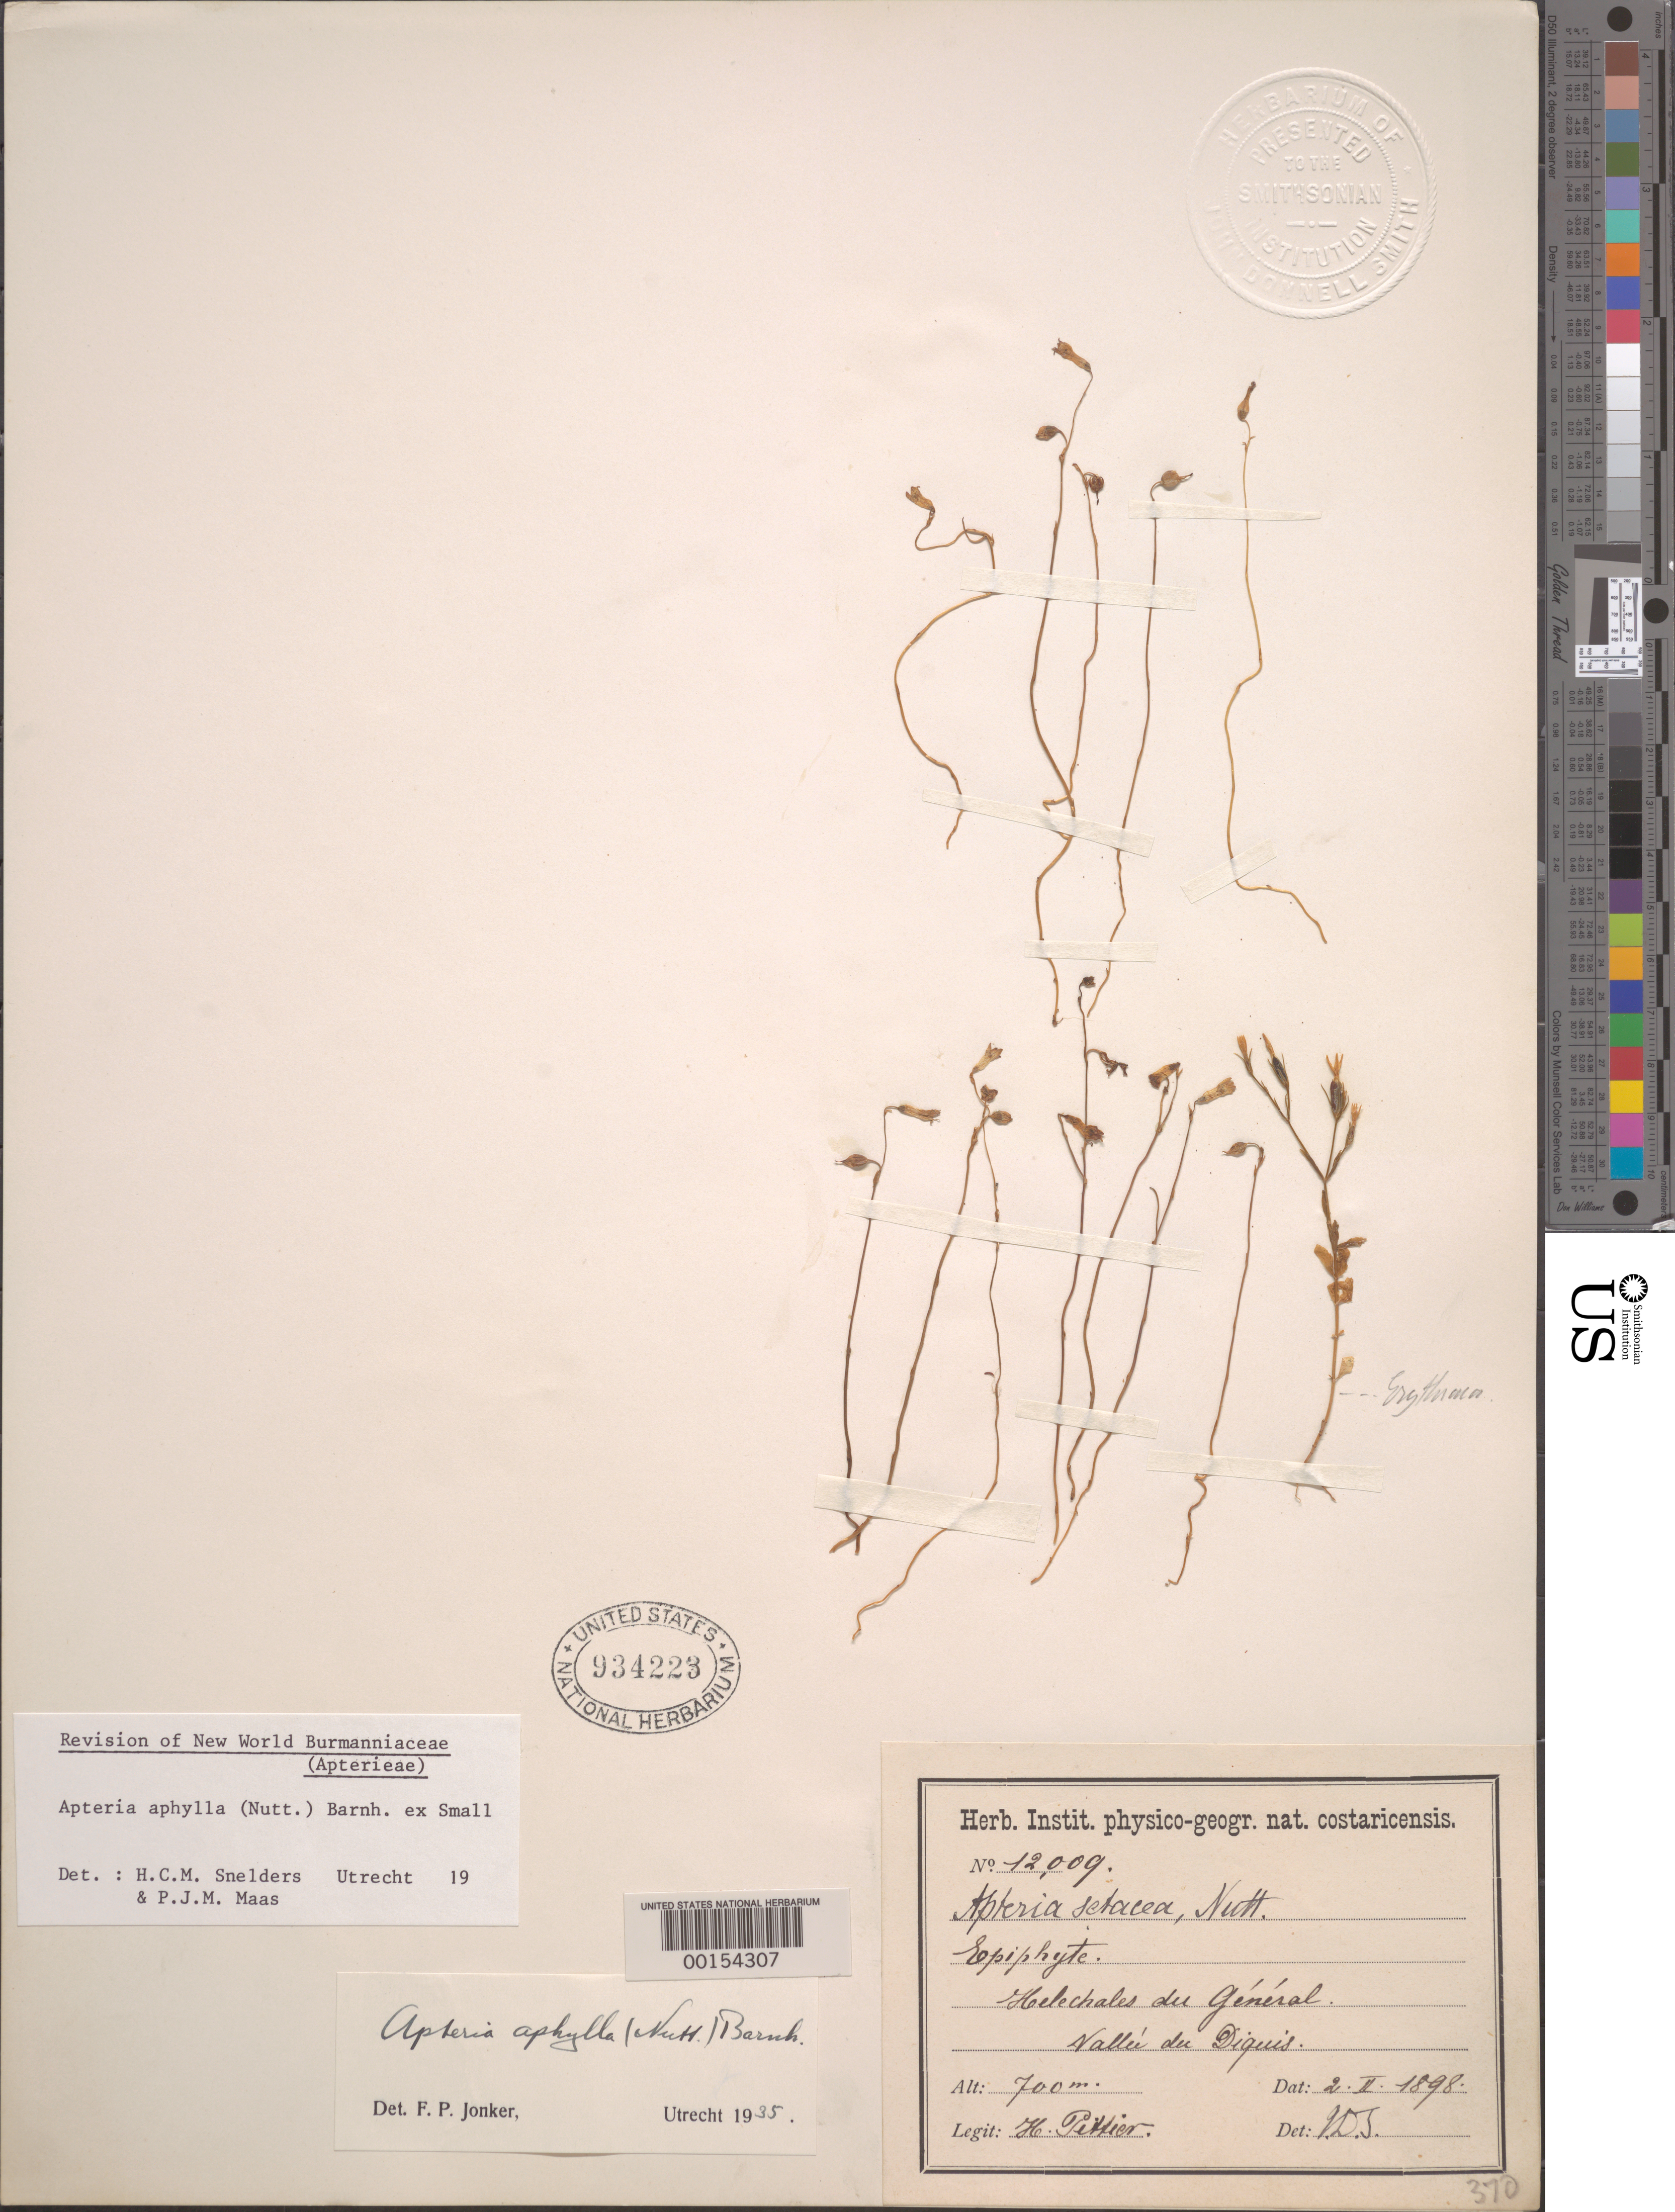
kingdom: Plantae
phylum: Tracheophyta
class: Liliopsida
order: Dioscoreales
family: Burmanniaceae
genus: Apteria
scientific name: Apteria aphylla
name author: (Nutt.) Barnhart ex Small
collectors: H. F. Pittier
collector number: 12009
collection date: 1898-02-02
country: Costa Rica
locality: Helechales du Général. Valleè du Diquis.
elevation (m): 700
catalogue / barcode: US 934223